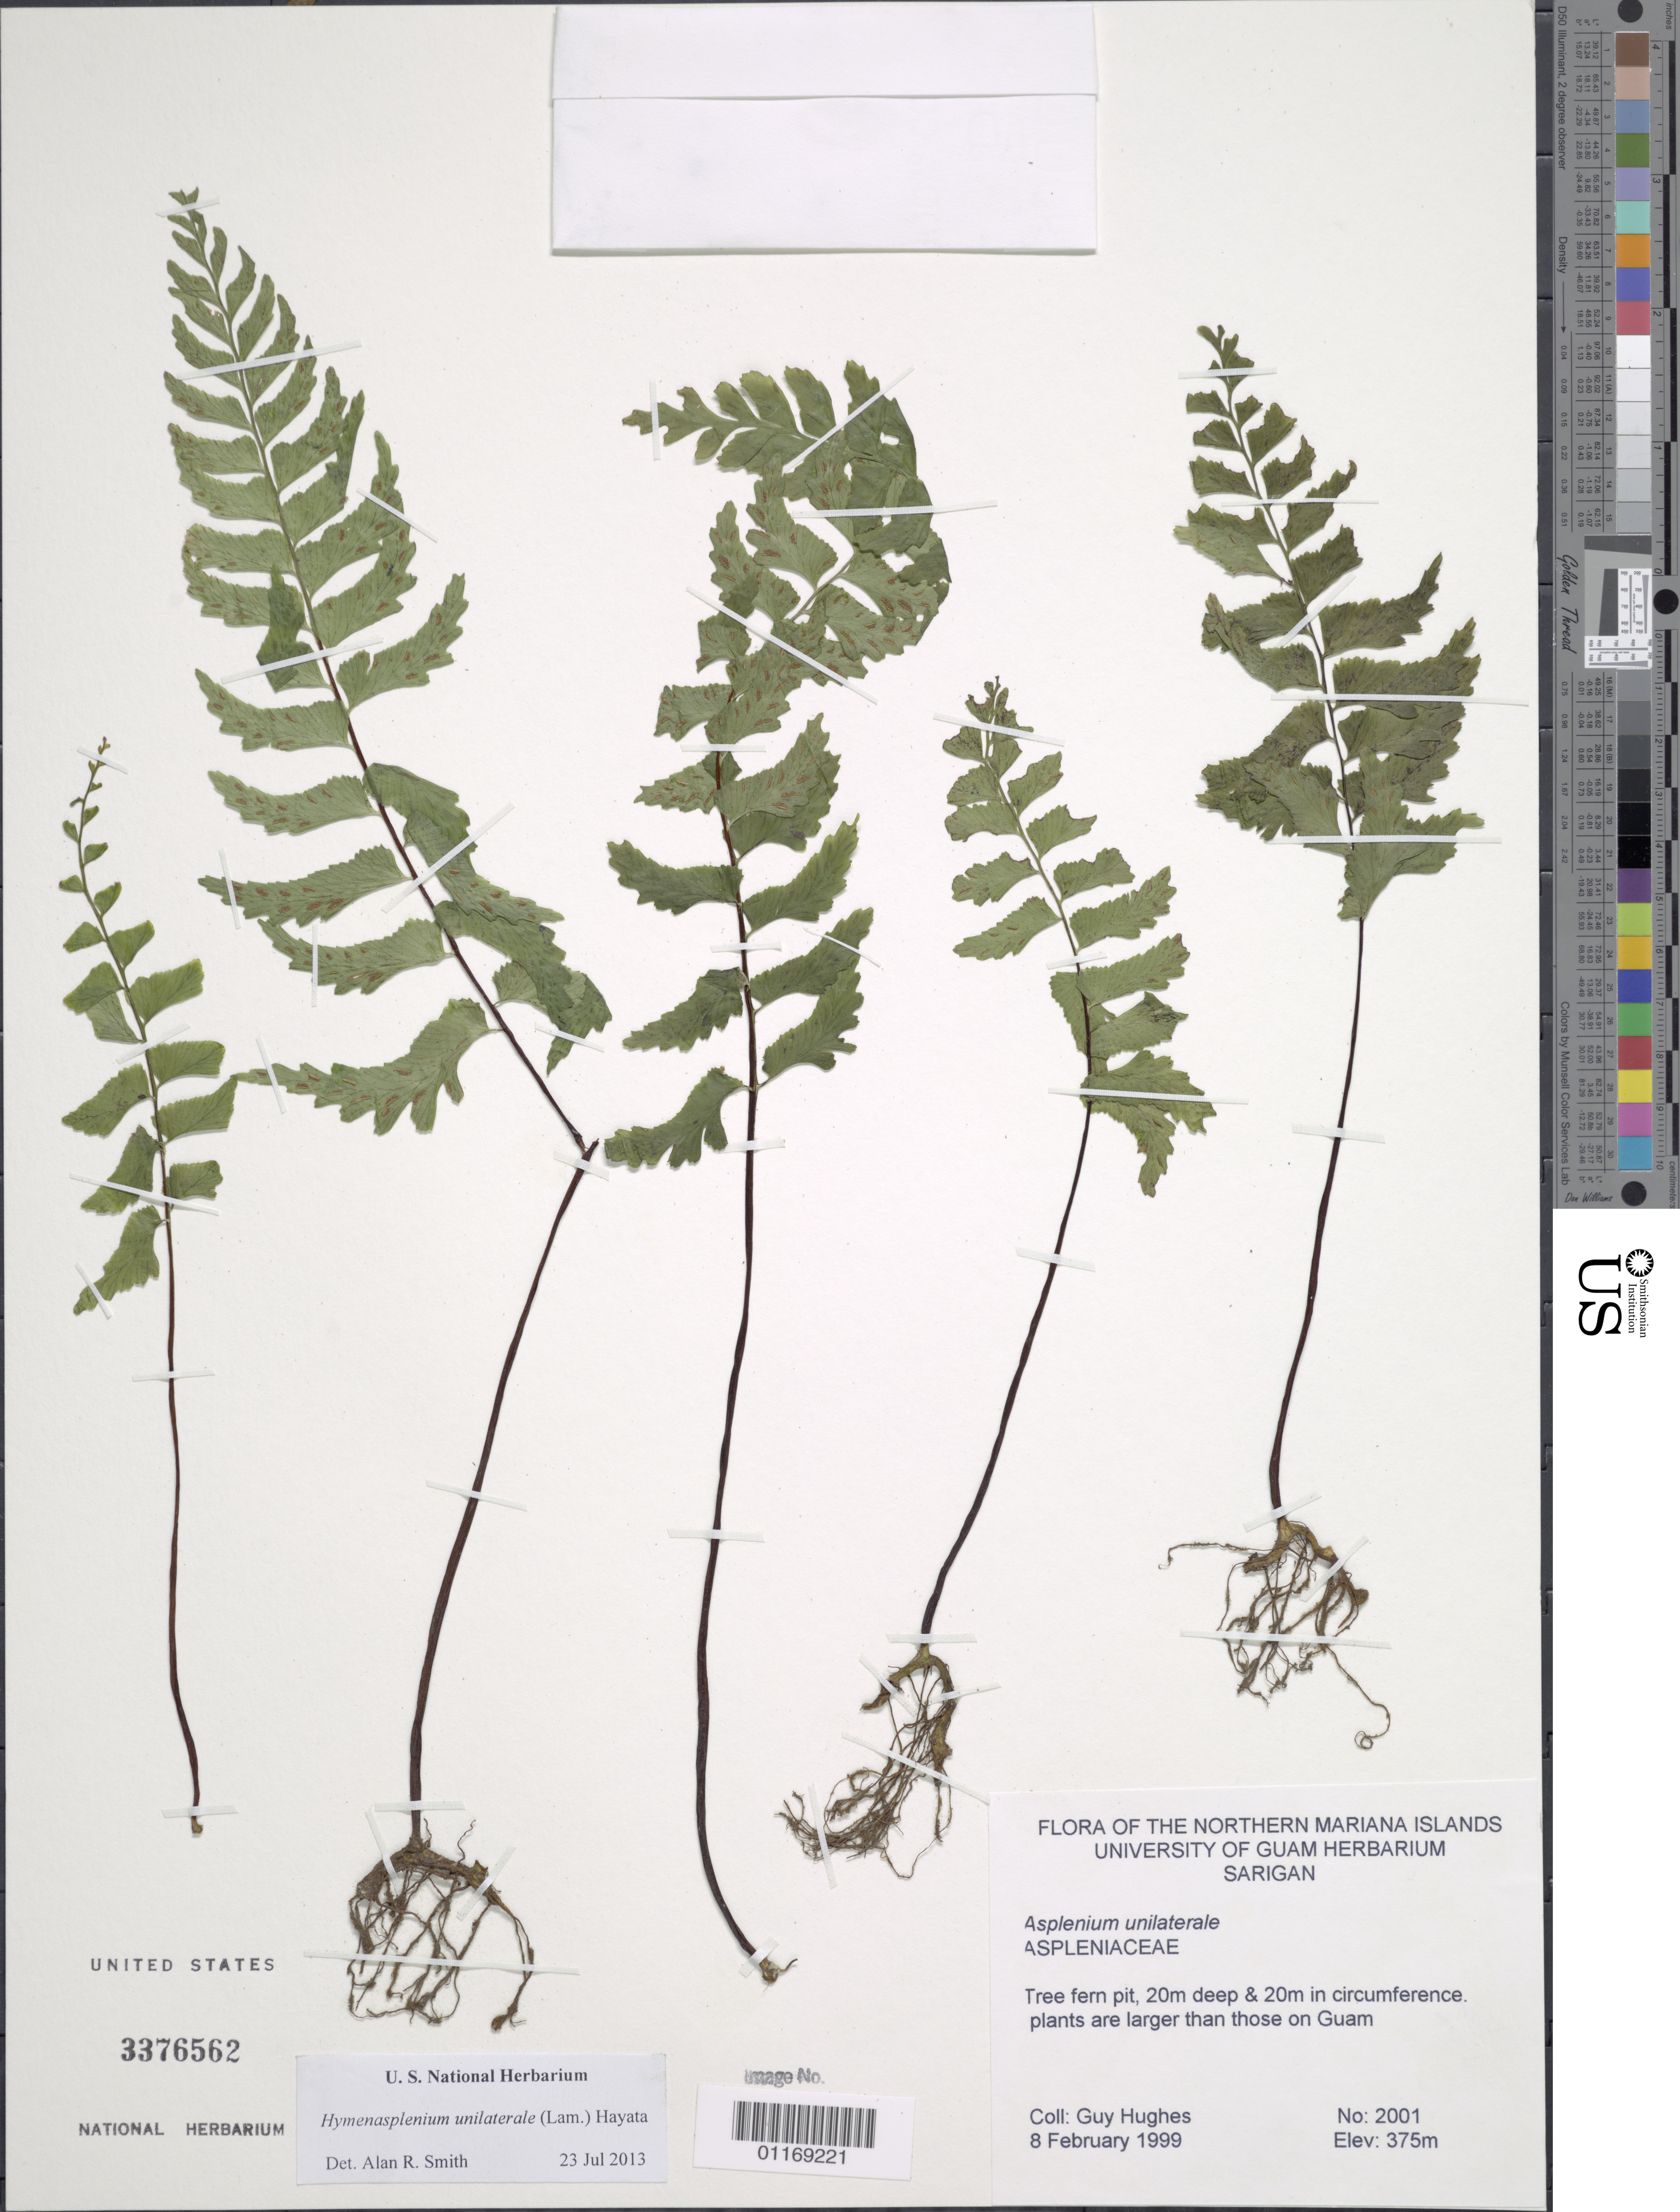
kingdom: Plantae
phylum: Tracheophyta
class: Polypodiopsida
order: Polypodiales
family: Aspleniaceae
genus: Hymenasplenium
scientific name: Hymenasplenium unilaterale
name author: (Lam.) Hayata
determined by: Smith, Alan R., (UC)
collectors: G. Hughes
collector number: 3376562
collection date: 1999-02-08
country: Northern Mariana Islands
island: Sarigan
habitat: Tree fern pit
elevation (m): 375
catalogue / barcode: US 3376562